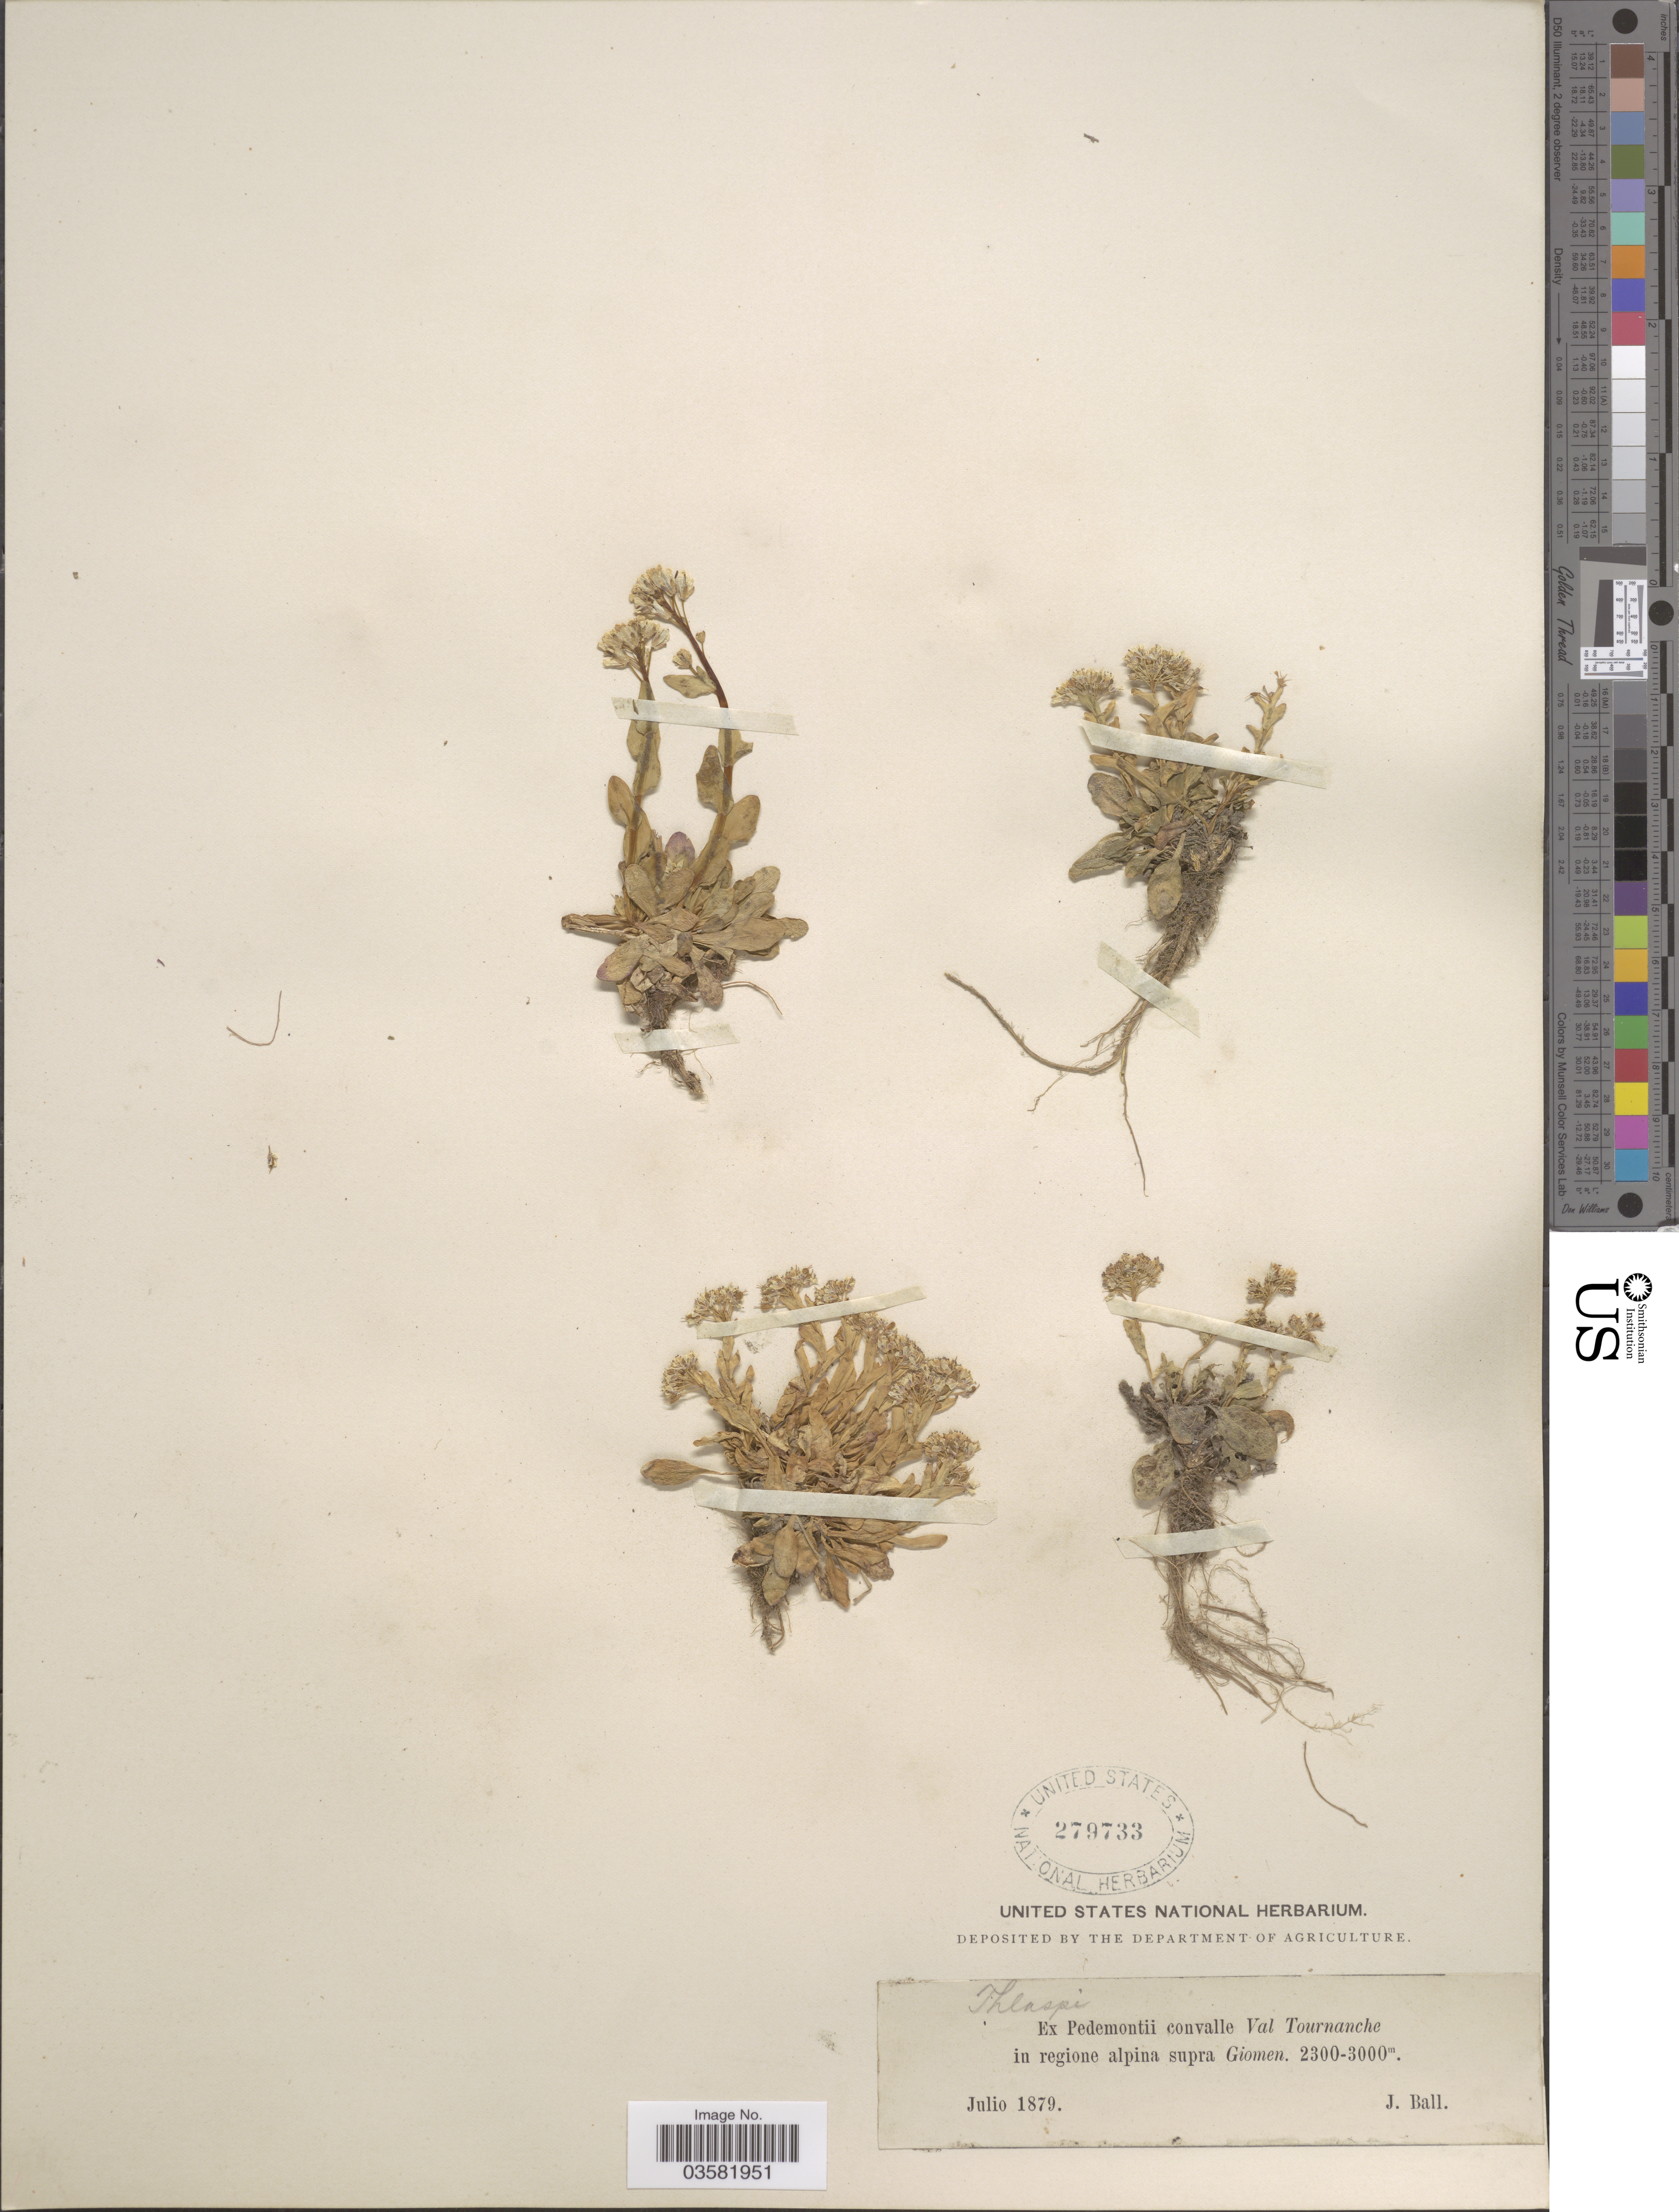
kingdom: Plantae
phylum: Tracheophyta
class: Magnoliopsida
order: Brassicales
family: Brassicaceae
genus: Thlaspi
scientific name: Thlaspi sp.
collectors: J. Ball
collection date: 1879-07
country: Italy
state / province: Piedmont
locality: Ex Pedemontii convalle Val Tournanche in regione alpina supra Giomen.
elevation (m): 2300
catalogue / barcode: US 279733